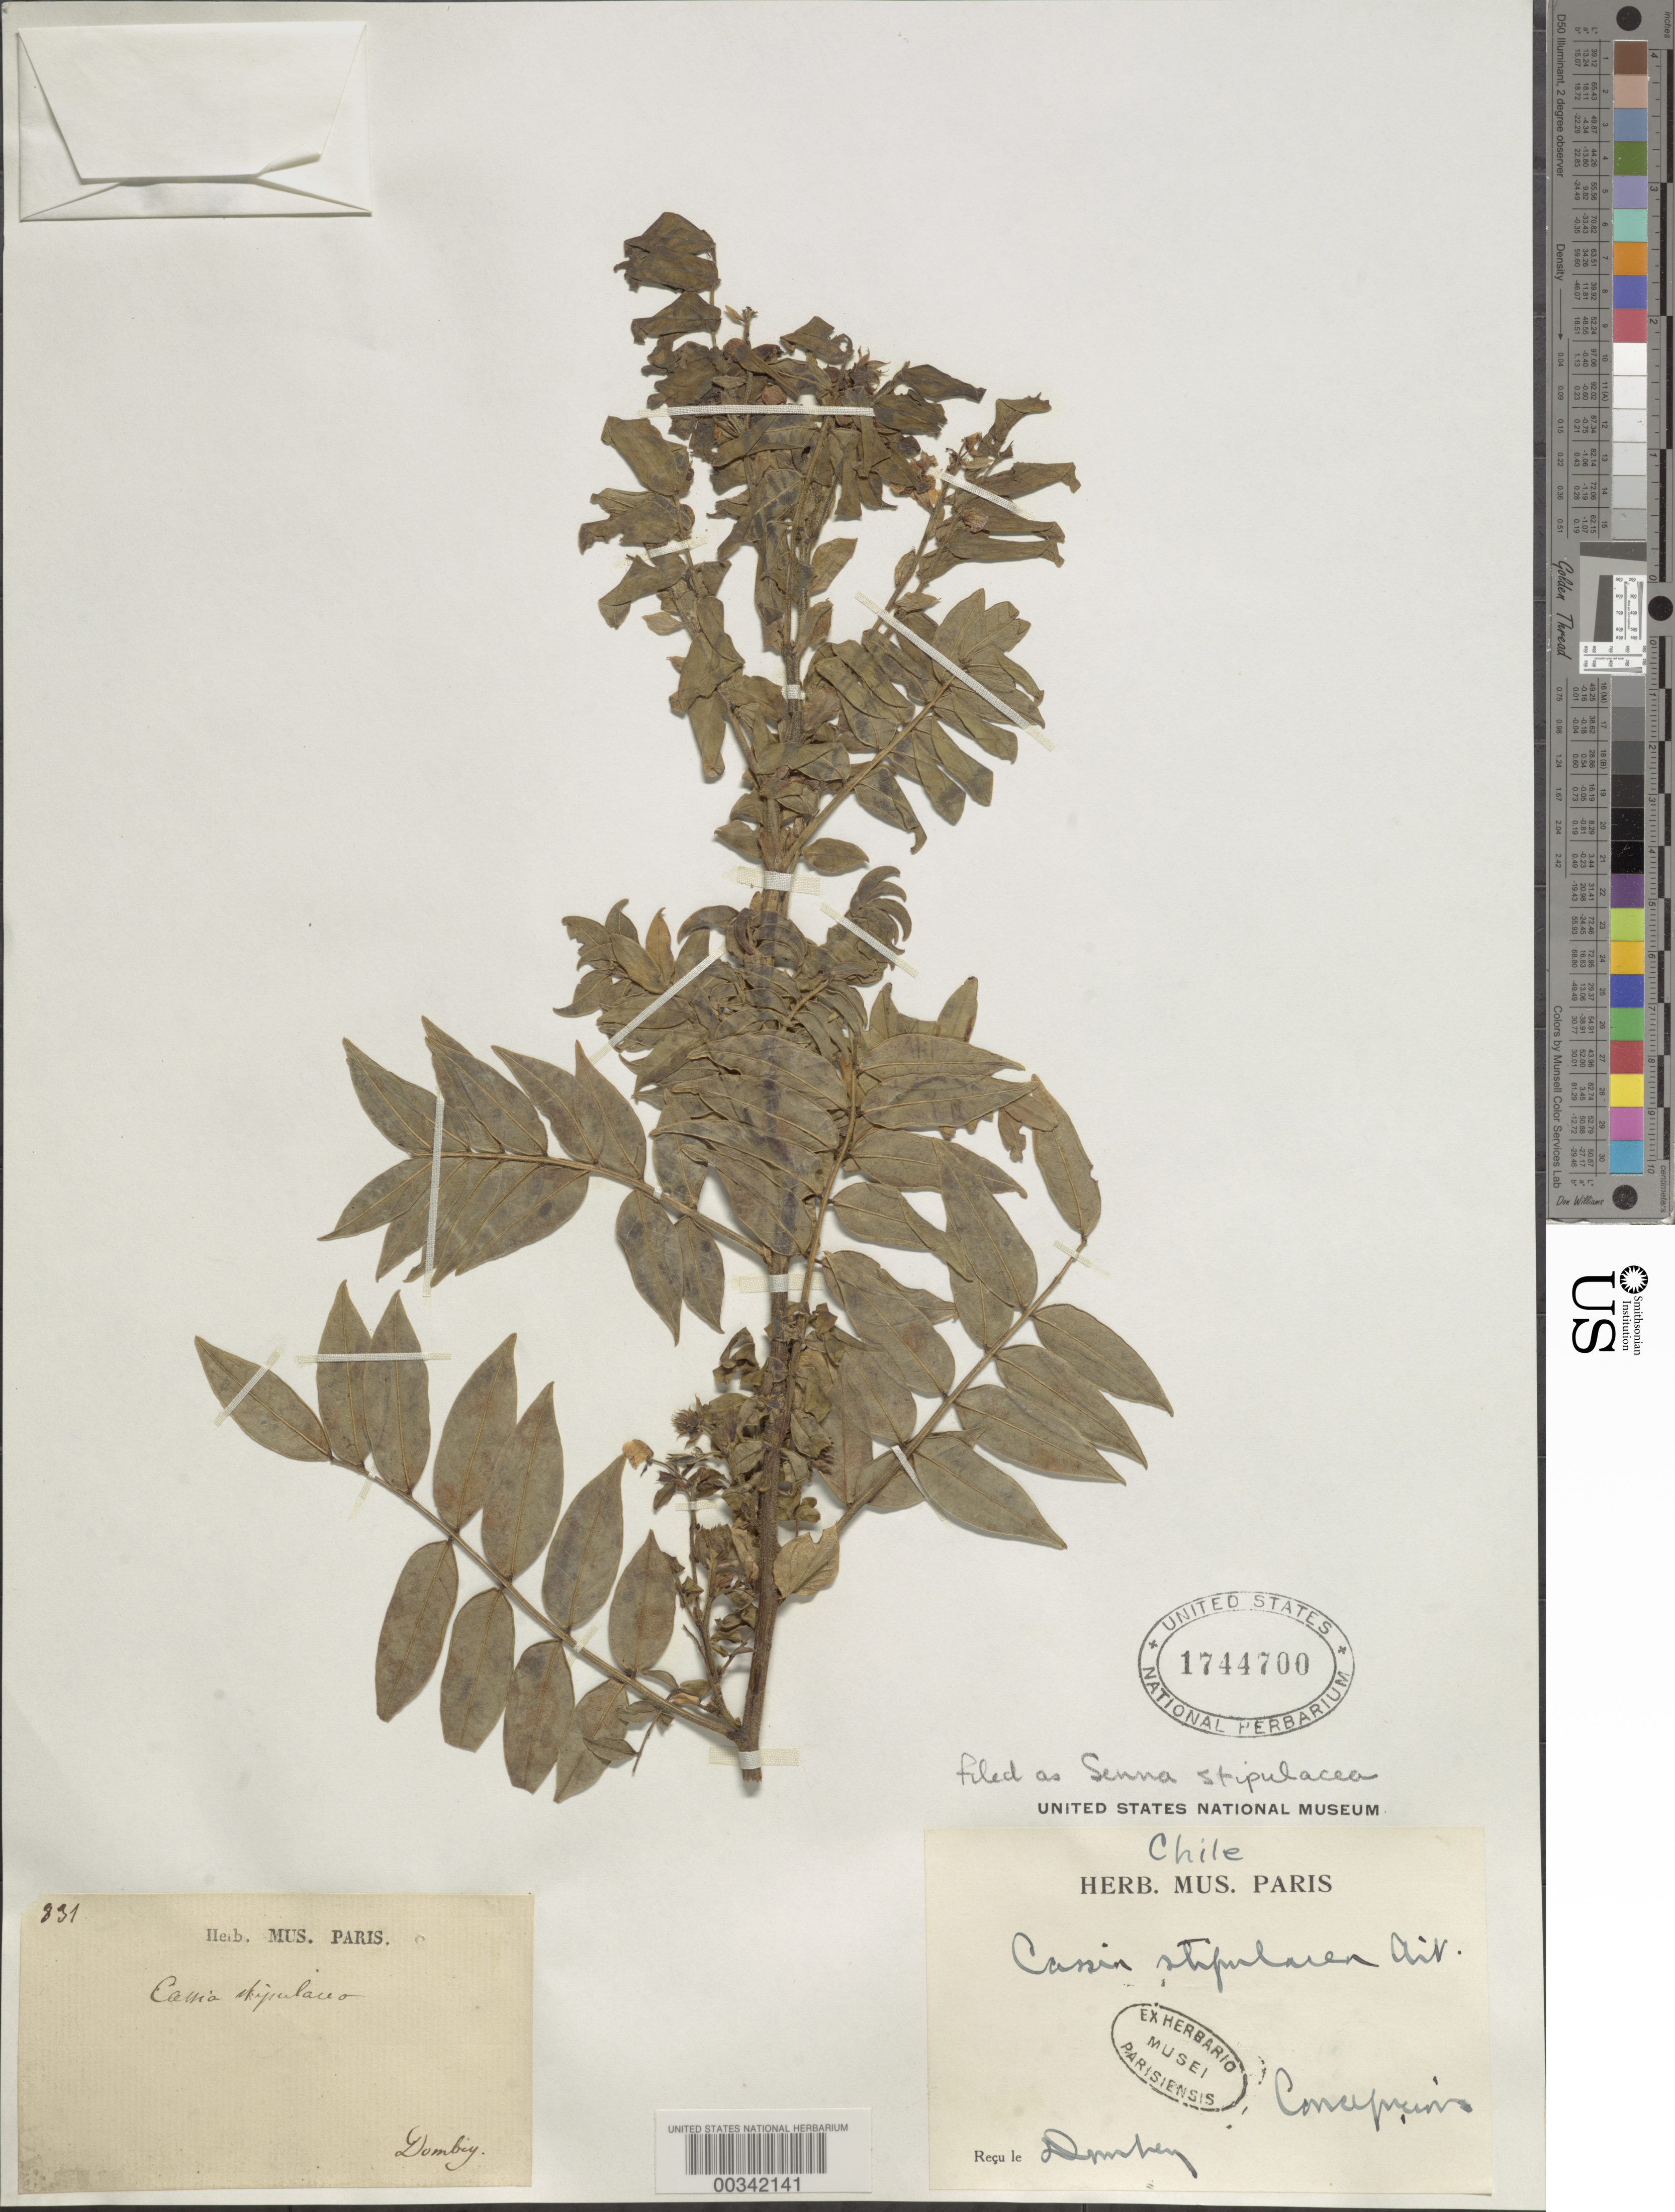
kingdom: Plantae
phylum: Tracheophyta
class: Magnoliopsida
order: Fabales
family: Fabaceae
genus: Senna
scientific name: Senna stipulacea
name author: (Aiton) H.S. Irwin & Barneby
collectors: J. Dombey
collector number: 831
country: Chile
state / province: Bio-Bío (VIII)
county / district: Concepción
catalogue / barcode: US 1744700